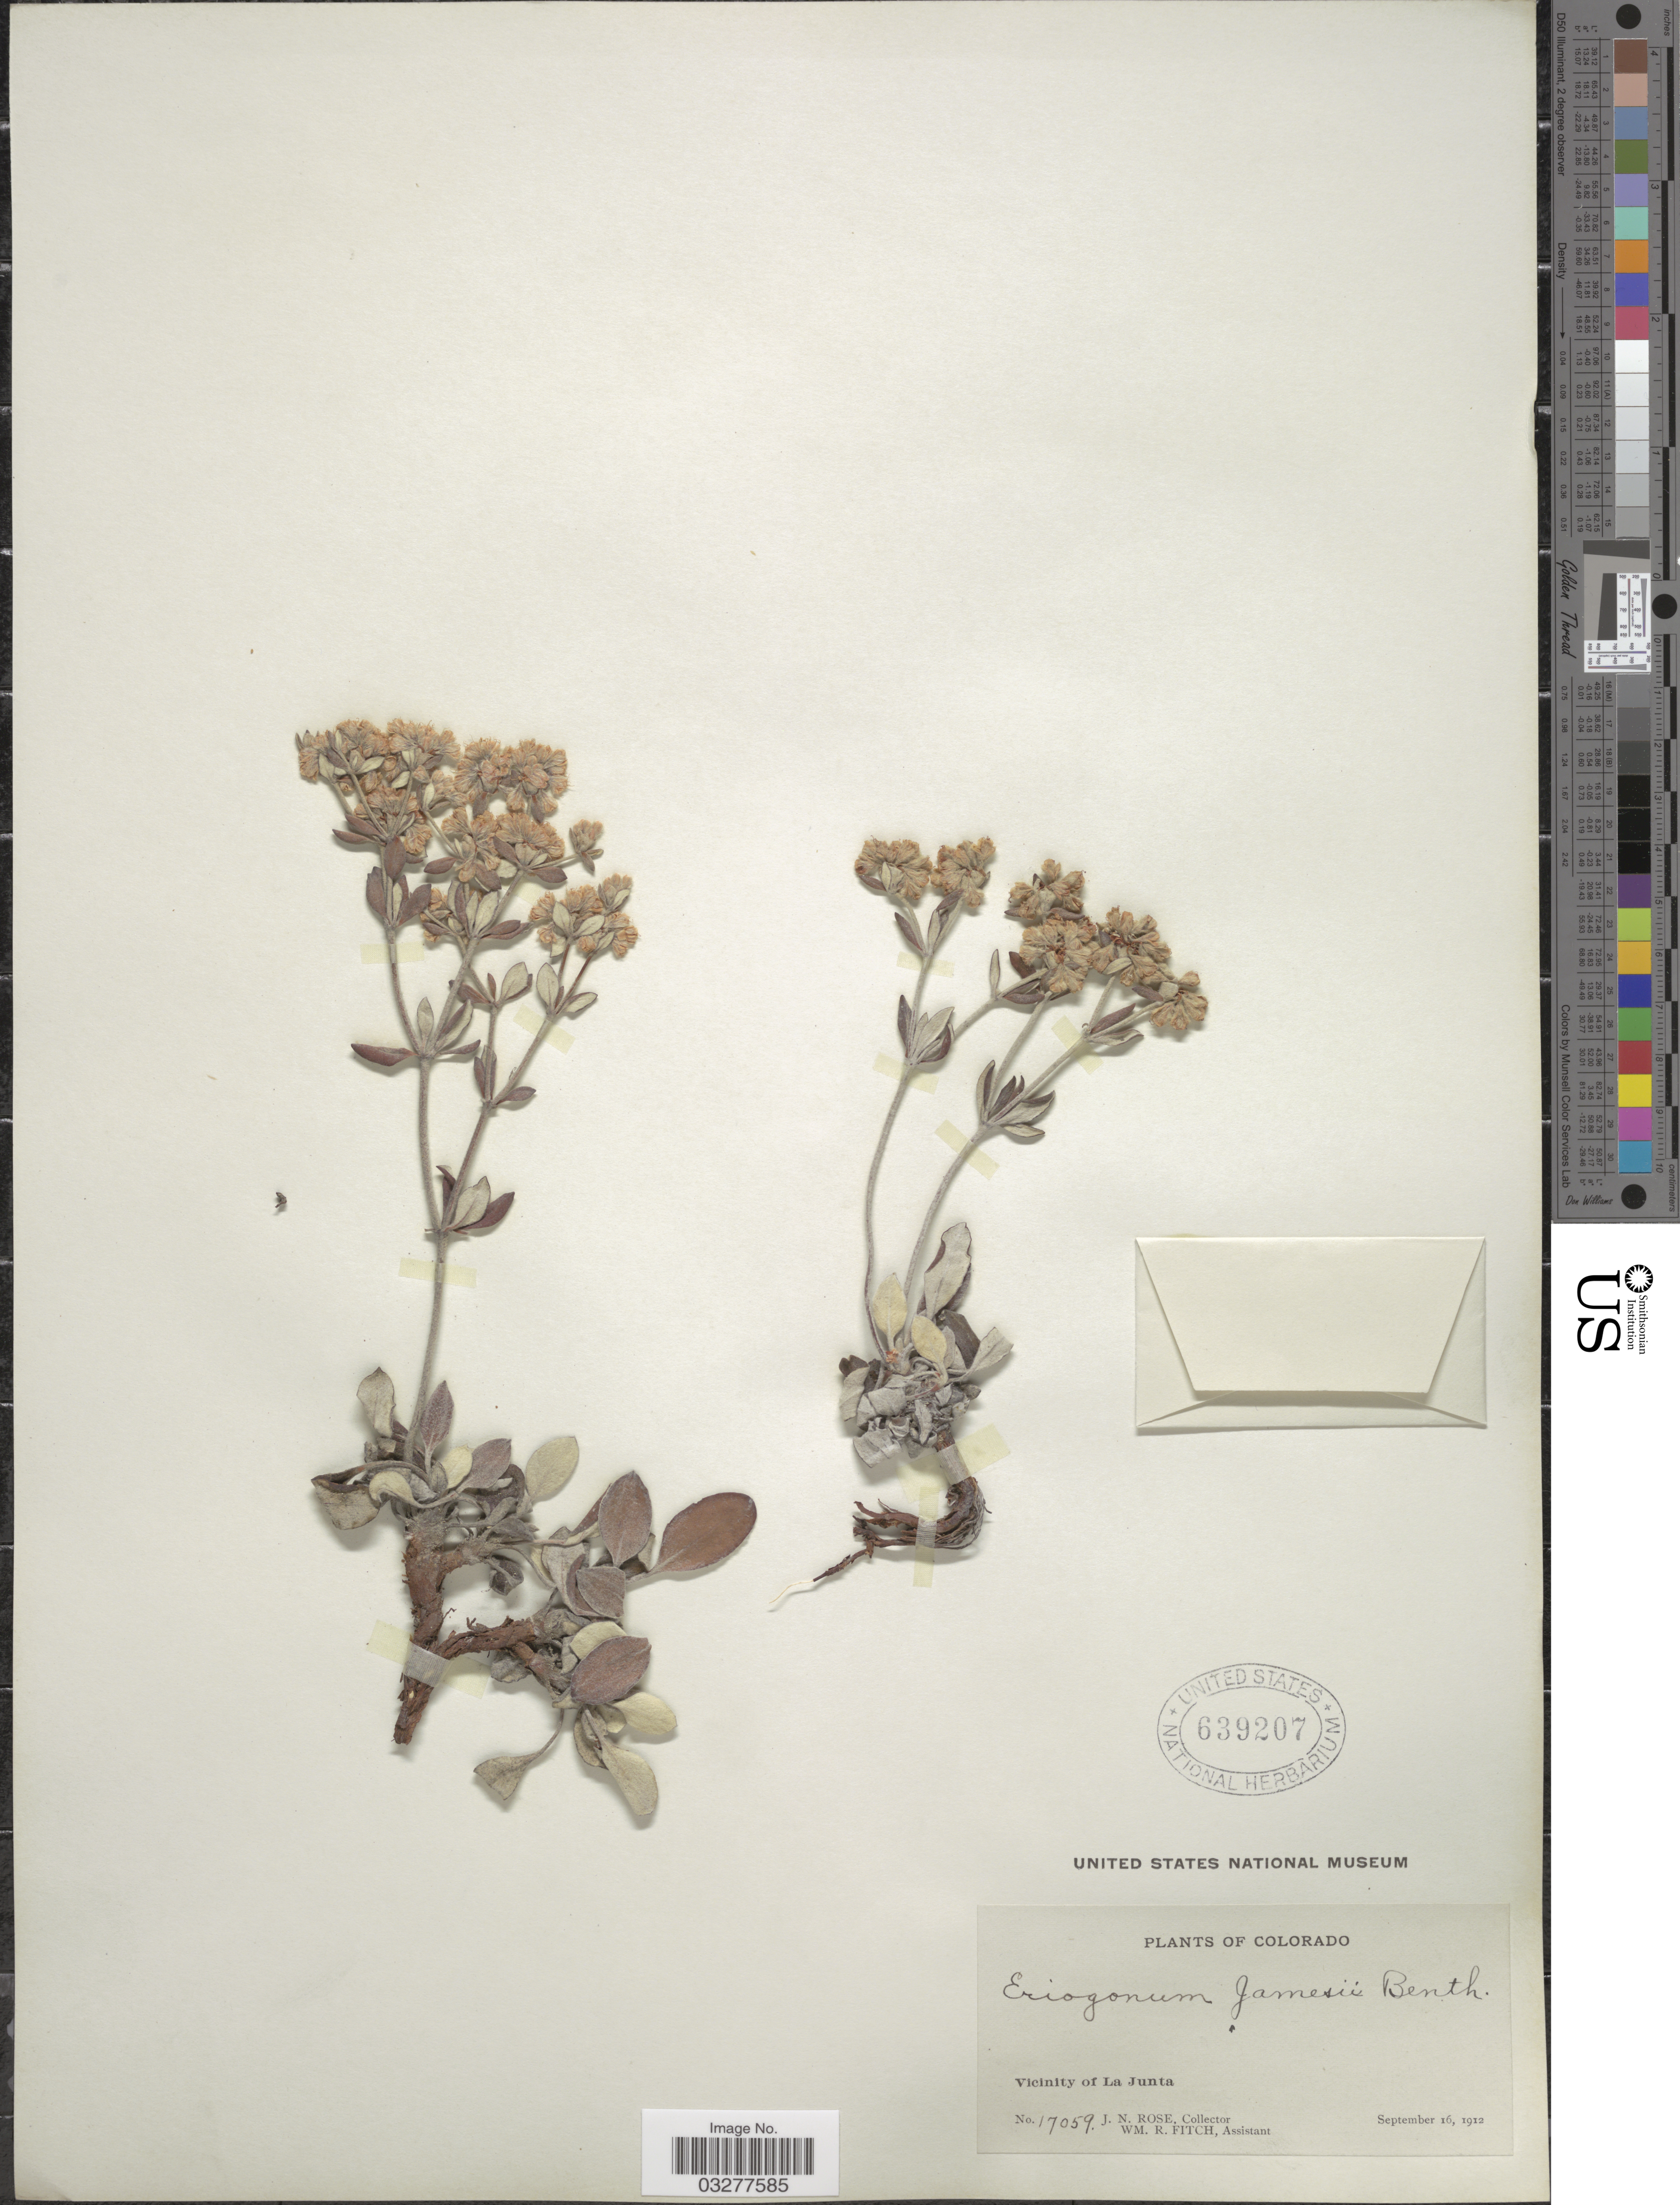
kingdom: Plantae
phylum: Tracheophyta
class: Magnoliopsida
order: Caryophyllales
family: Polygonaceae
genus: Eriogonum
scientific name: Eriogonum jamesii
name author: Benth.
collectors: J. N. Rose & W. R. Fitch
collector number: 17059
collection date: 1912-09-16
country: United States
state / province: Colorado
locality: Vicinity of La Junta.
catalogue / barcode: US 639207